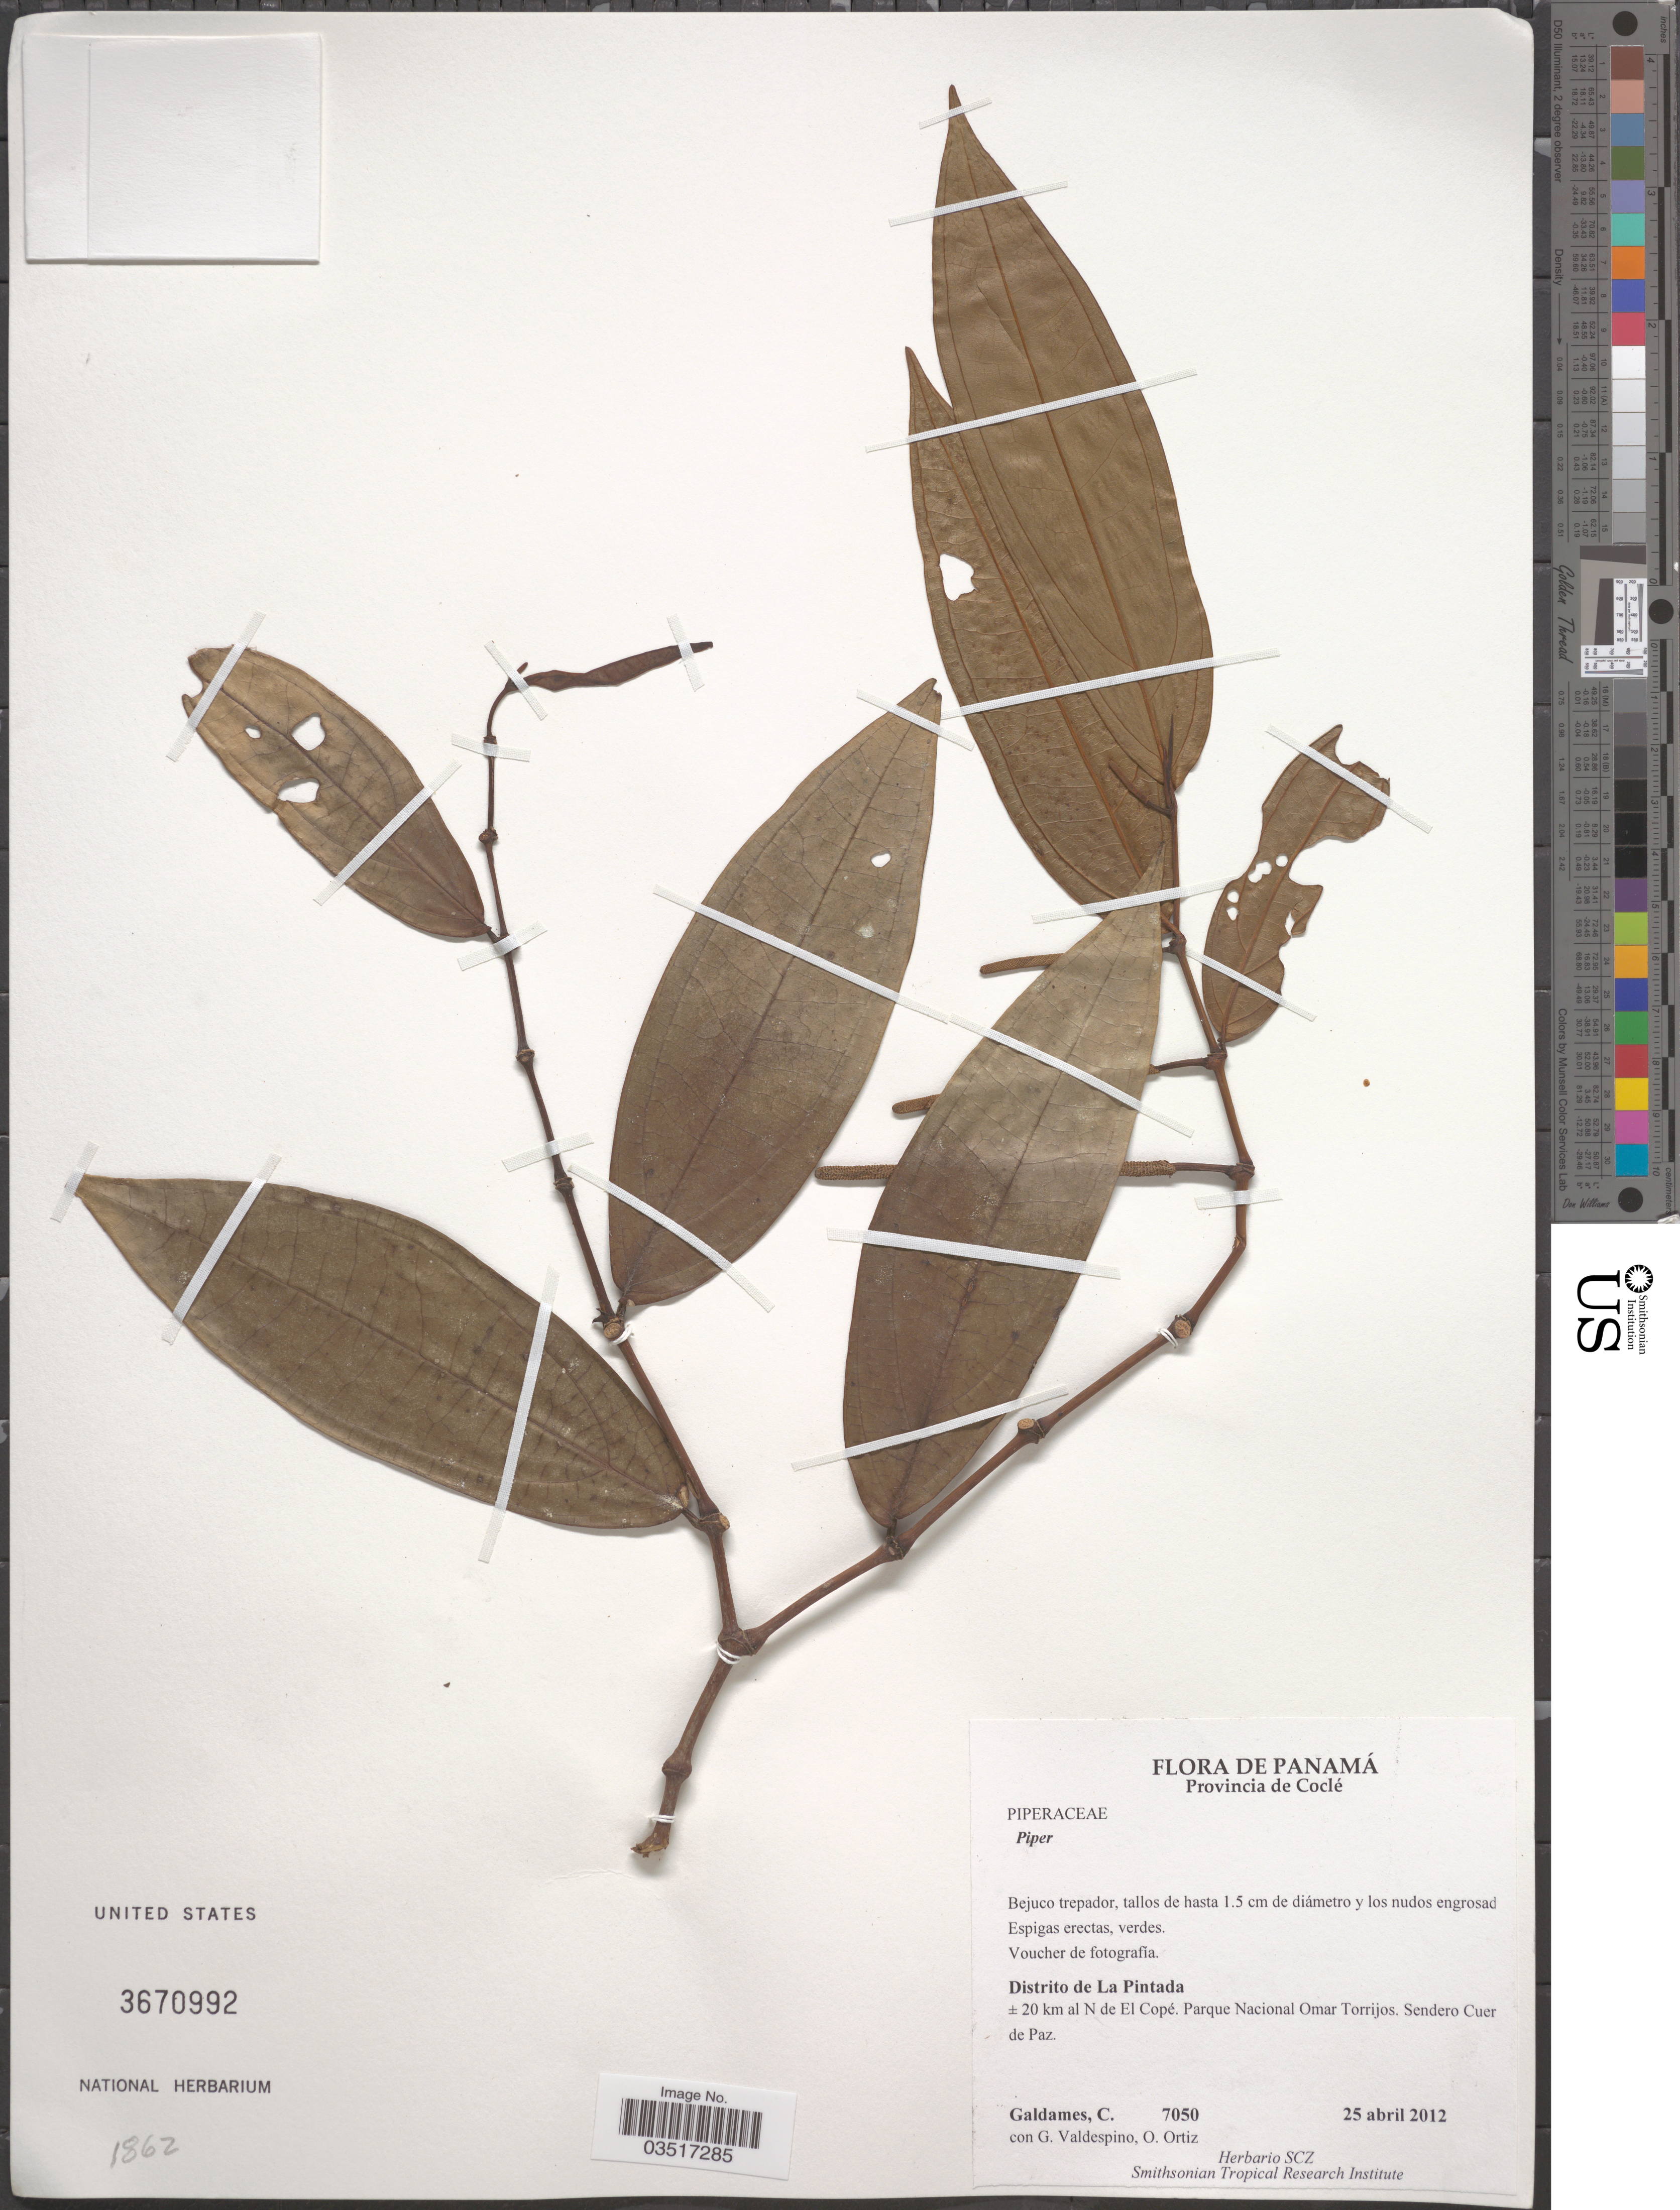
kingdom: Plantae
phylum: Tracheophyta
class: Magnoliopsida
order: Piperales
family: Piperaceae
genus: Piper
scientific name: Piper sp.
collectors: C. Galdames, G. Valdespino & O. O. Ortiz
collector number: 7050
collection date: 2012-04-25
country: Panama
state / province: Cocle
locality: Distrito de La Pintada. ± 20 km al N de El Copé. Parque Nacional Omar Torrijos. Sendero Cuer de Paz.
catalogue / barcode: US 3670992